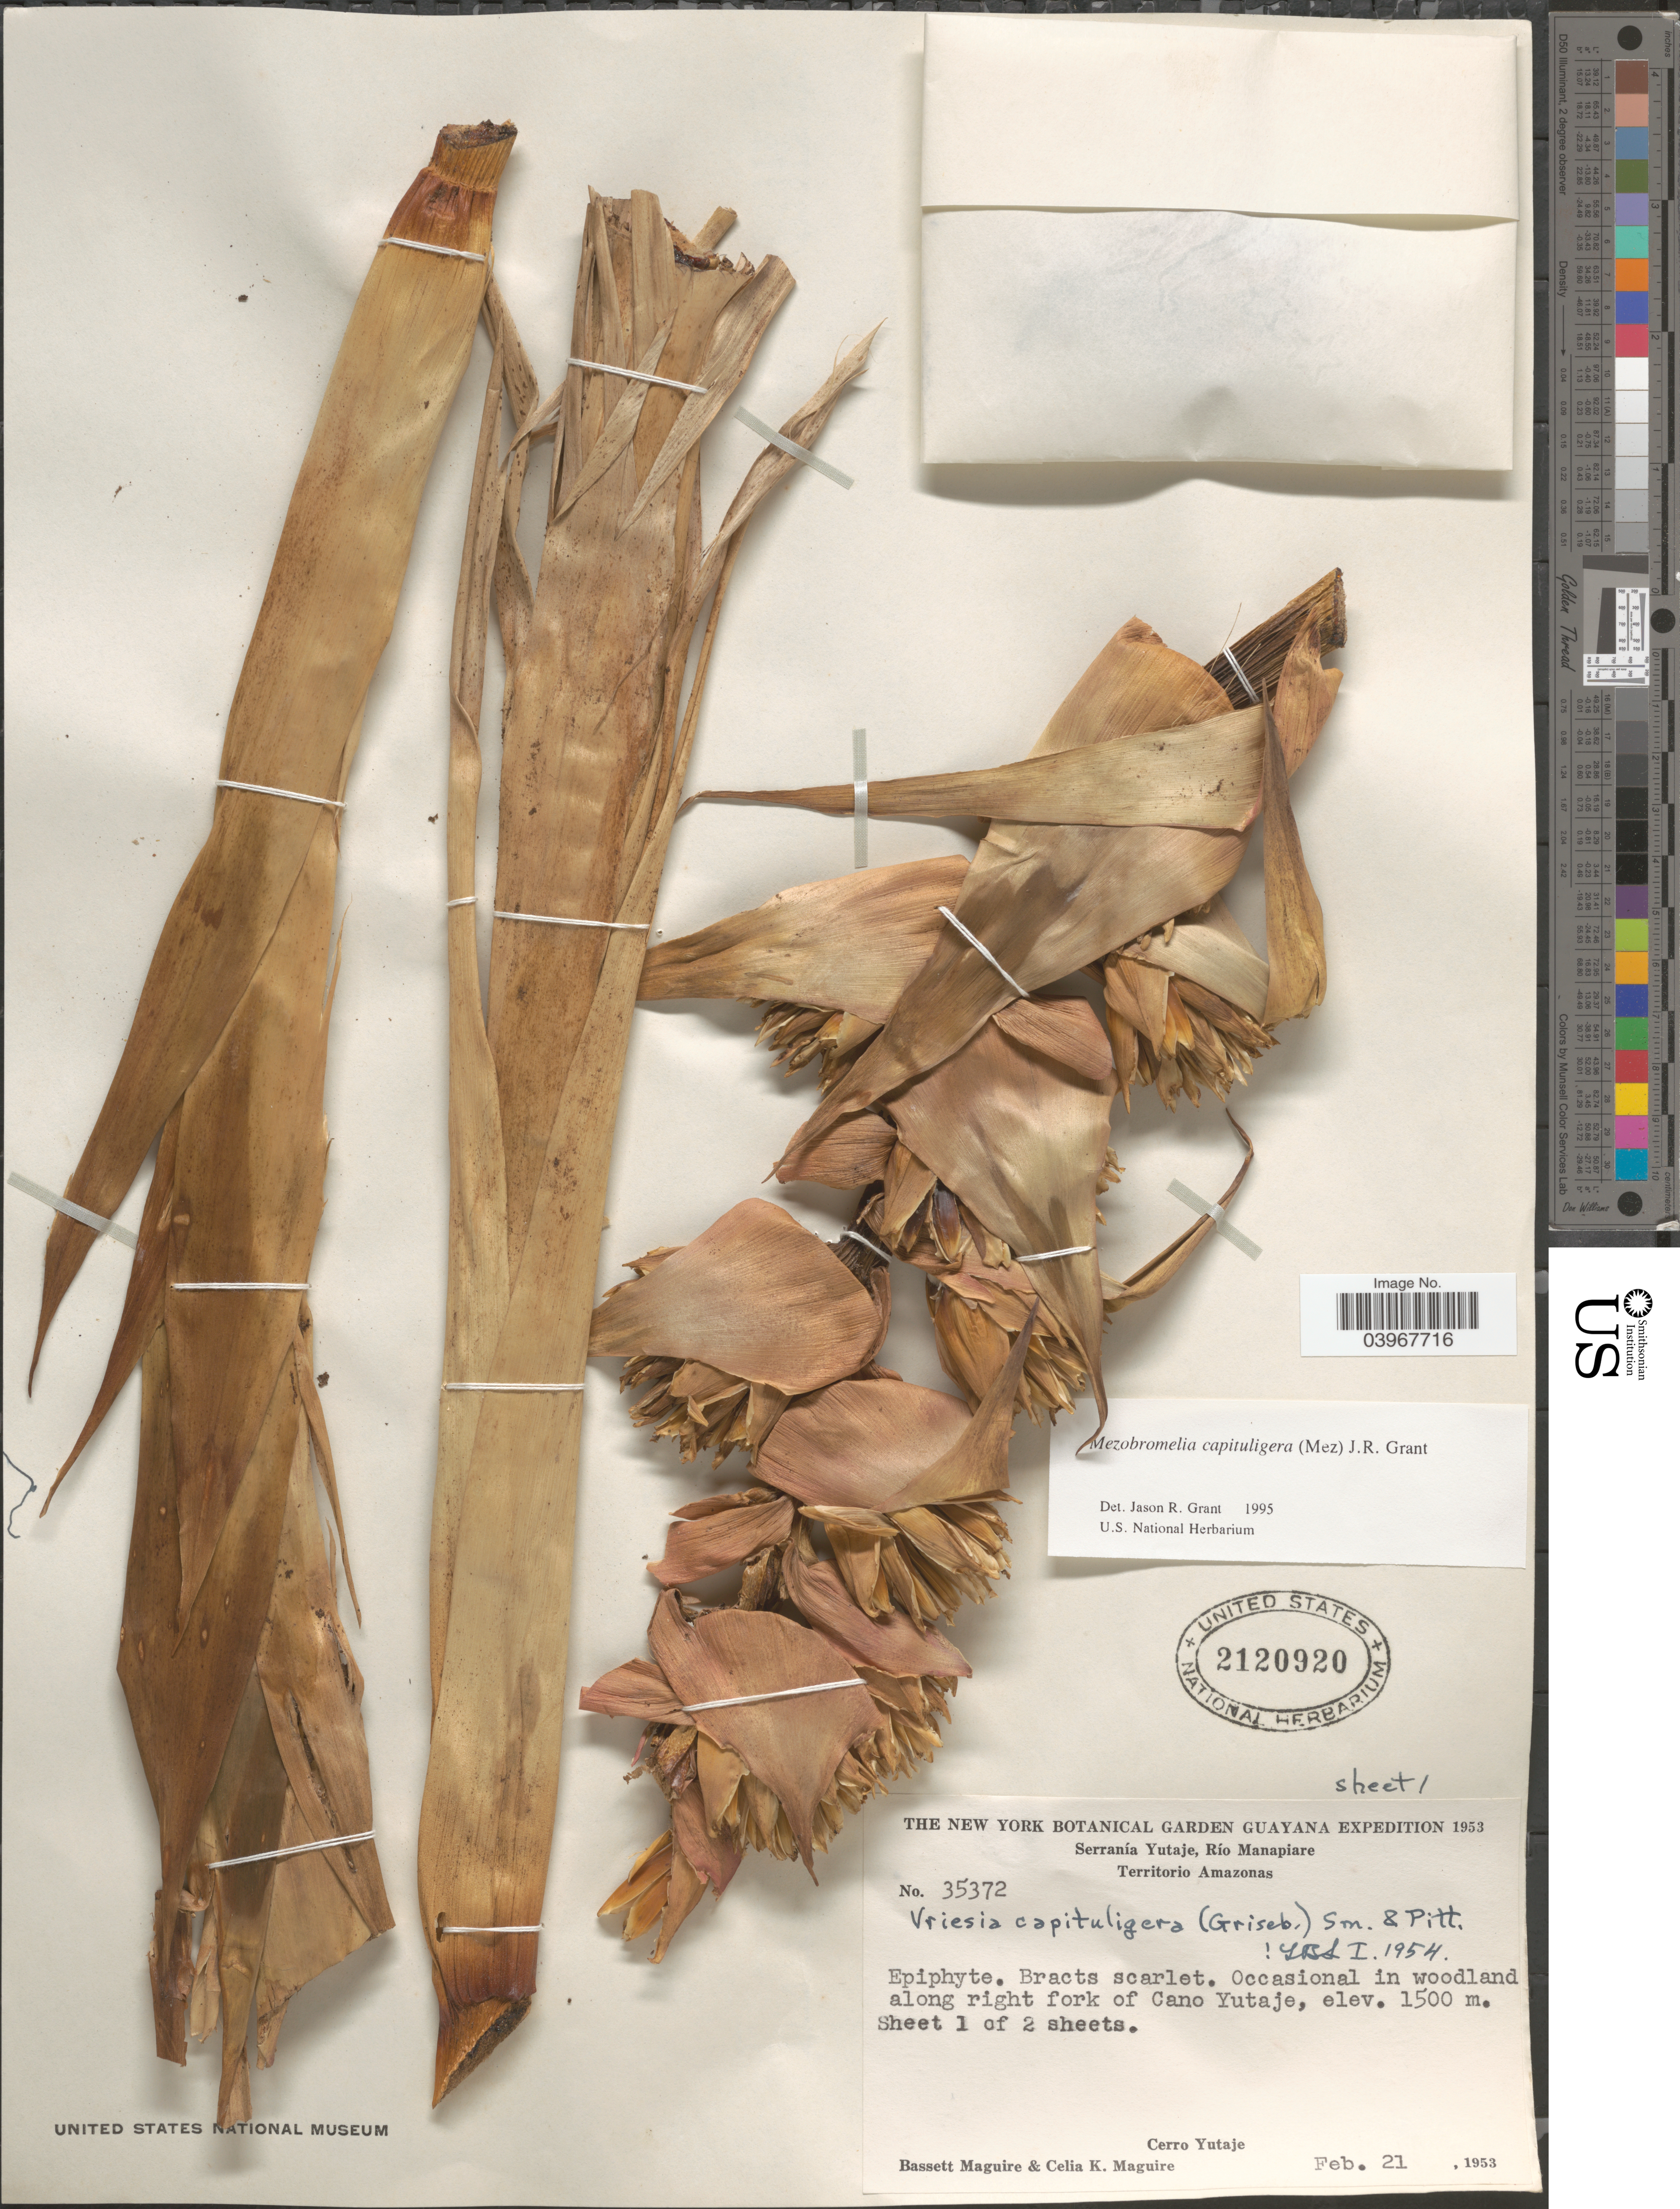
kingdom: Plantae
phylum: Tracheophyta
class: Liliopsida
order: Poales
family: Bromeliaceae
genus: Mezobromelia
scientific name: Mezobromelia capituligera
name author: (Griseb.) J.R. Grant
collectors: B. Maguire & C. K. Maguire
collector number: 35372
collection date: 1953-02-21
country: Venezuela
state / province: Amazonas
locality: Serranía Yutaje, Río Manapiare. Territorio Amazonas. Occasional in woodland along right fork of Cano Yutaje. Cerro Yutaje.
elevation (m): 1500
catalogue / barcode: US 2120920